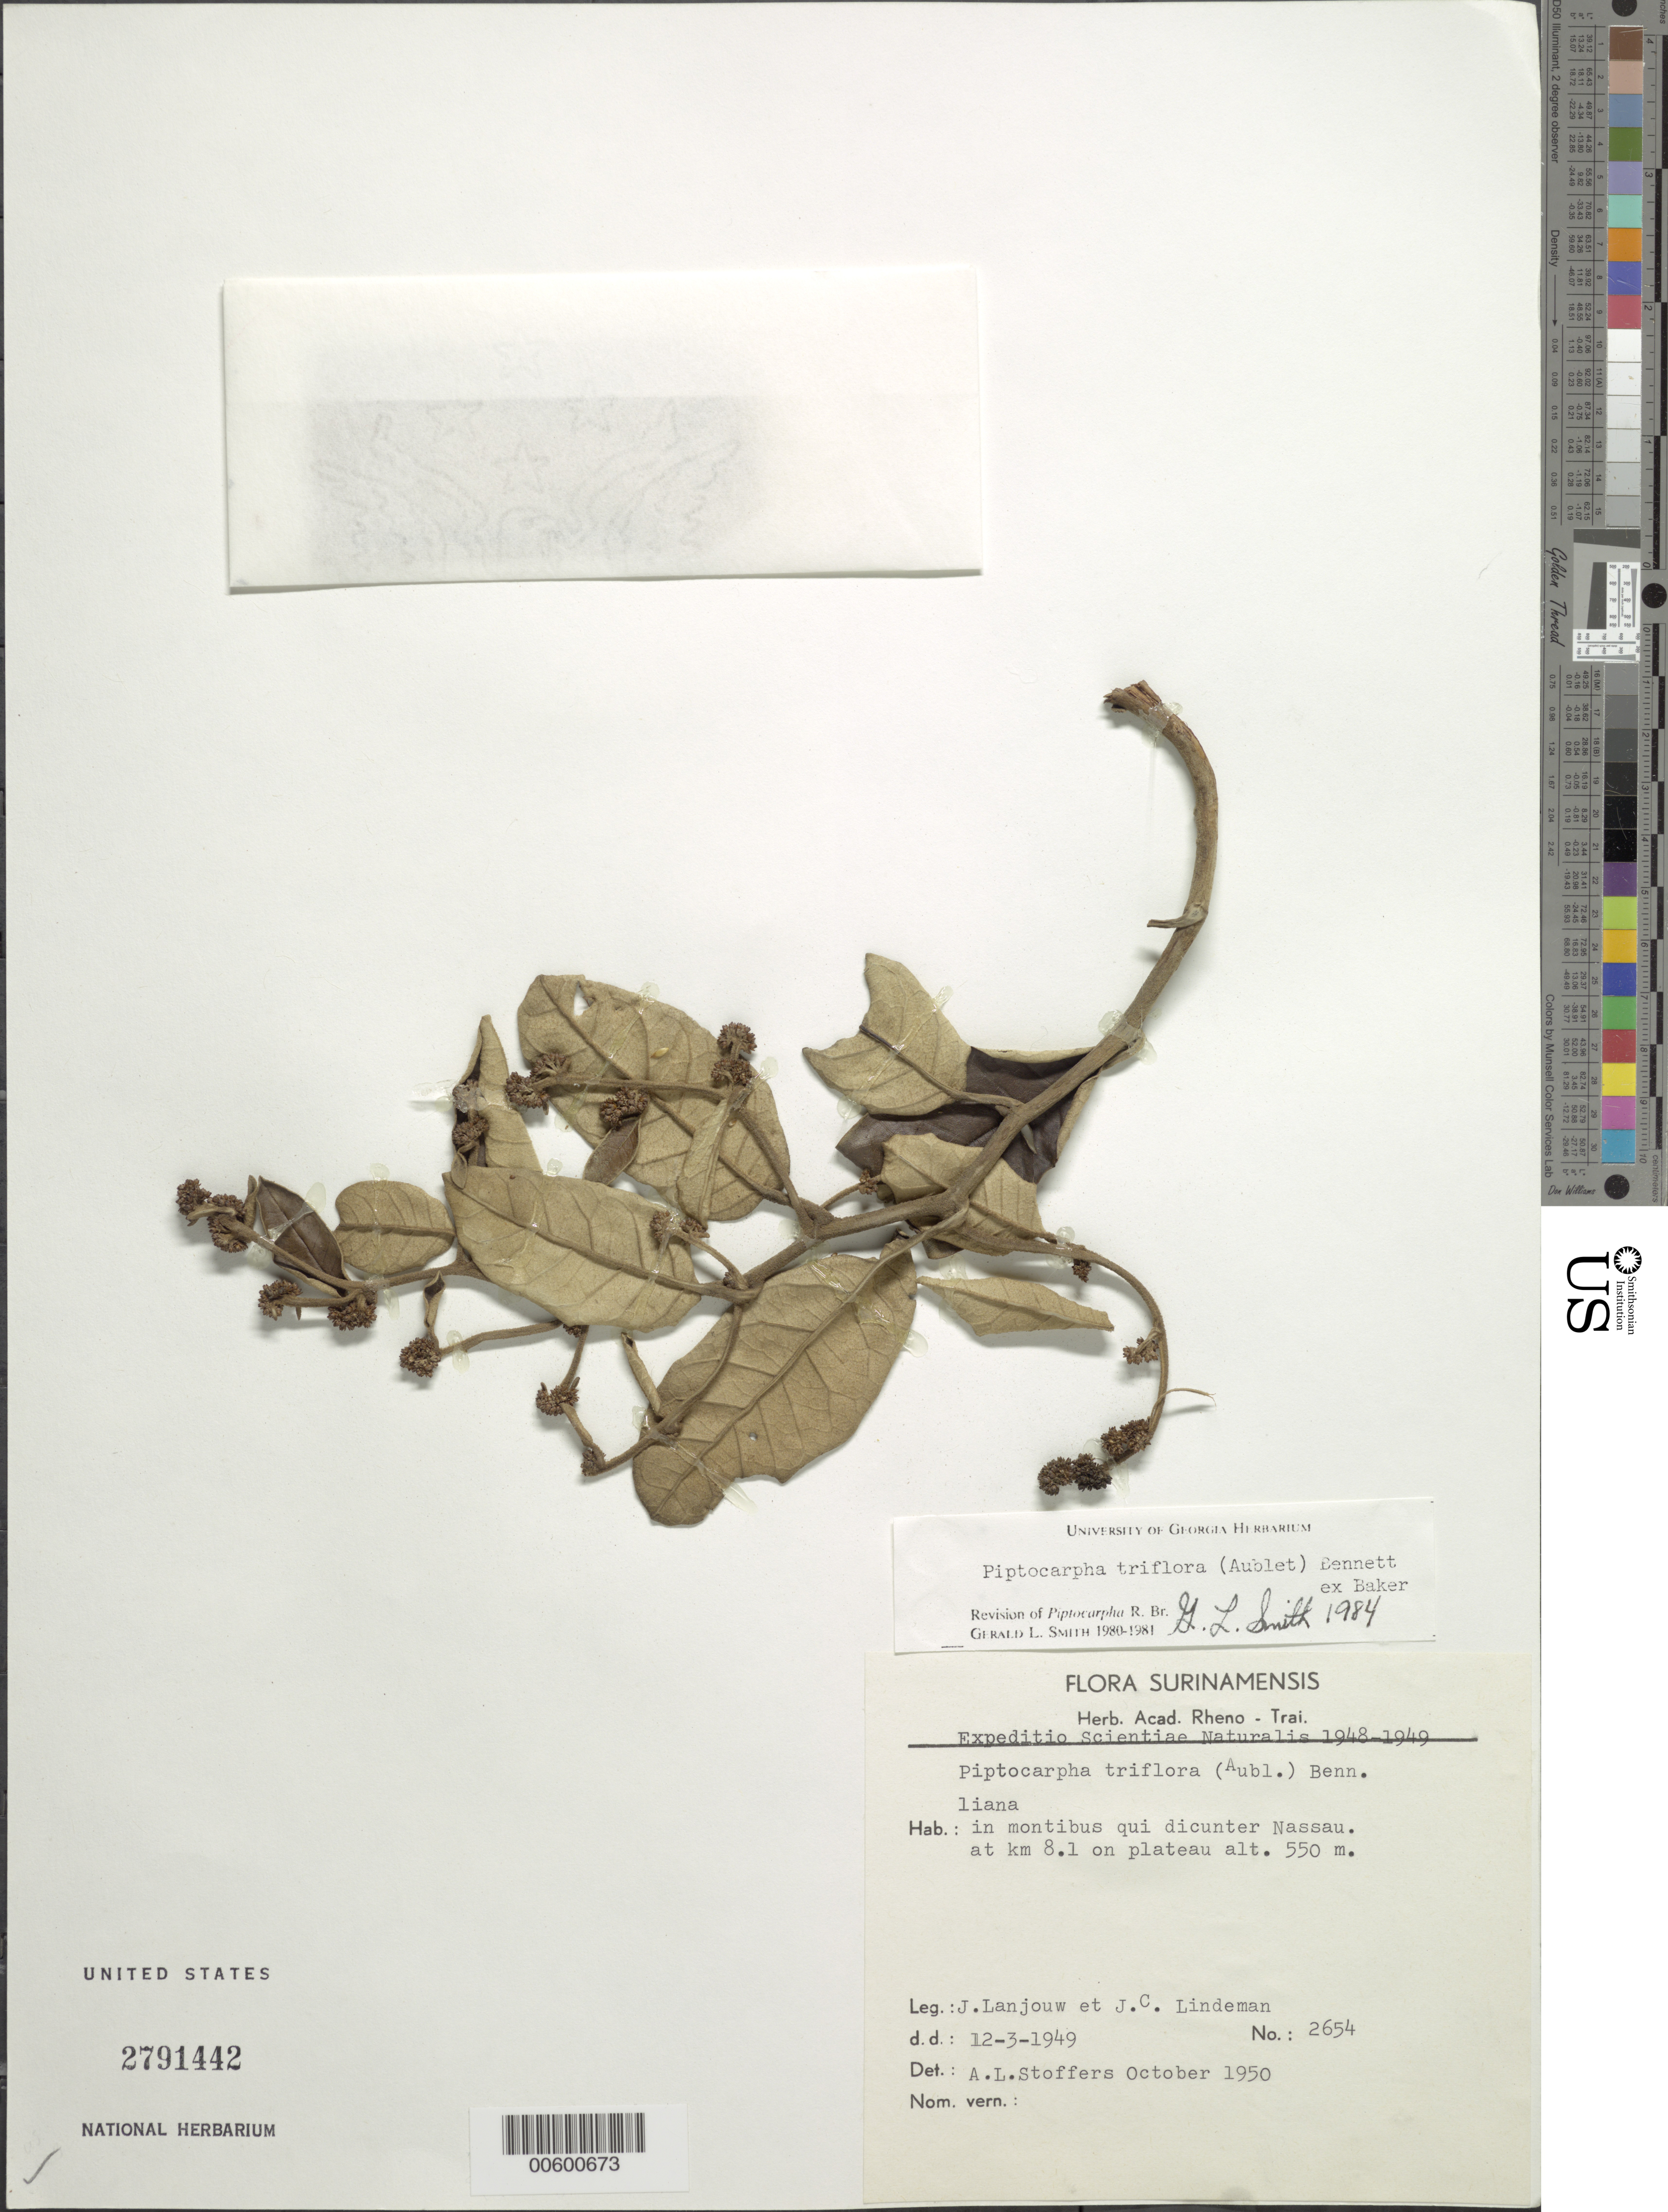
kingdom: Plantae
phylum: Tracheophyta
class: Magnoliopsida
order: Asterales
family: Asteraceae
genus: Piptocarpha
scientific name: Piptocarpha triflora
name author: (Aubl.) Benn. ex Baker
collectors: J. Lanjouw & J. C. Lindeman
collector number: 2654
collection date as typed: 12-Mar-49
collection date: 1949-03-12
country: Suriname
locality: Nassau Mts., km 8.1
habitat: Plateau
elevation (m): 550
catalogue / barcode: US 2791442